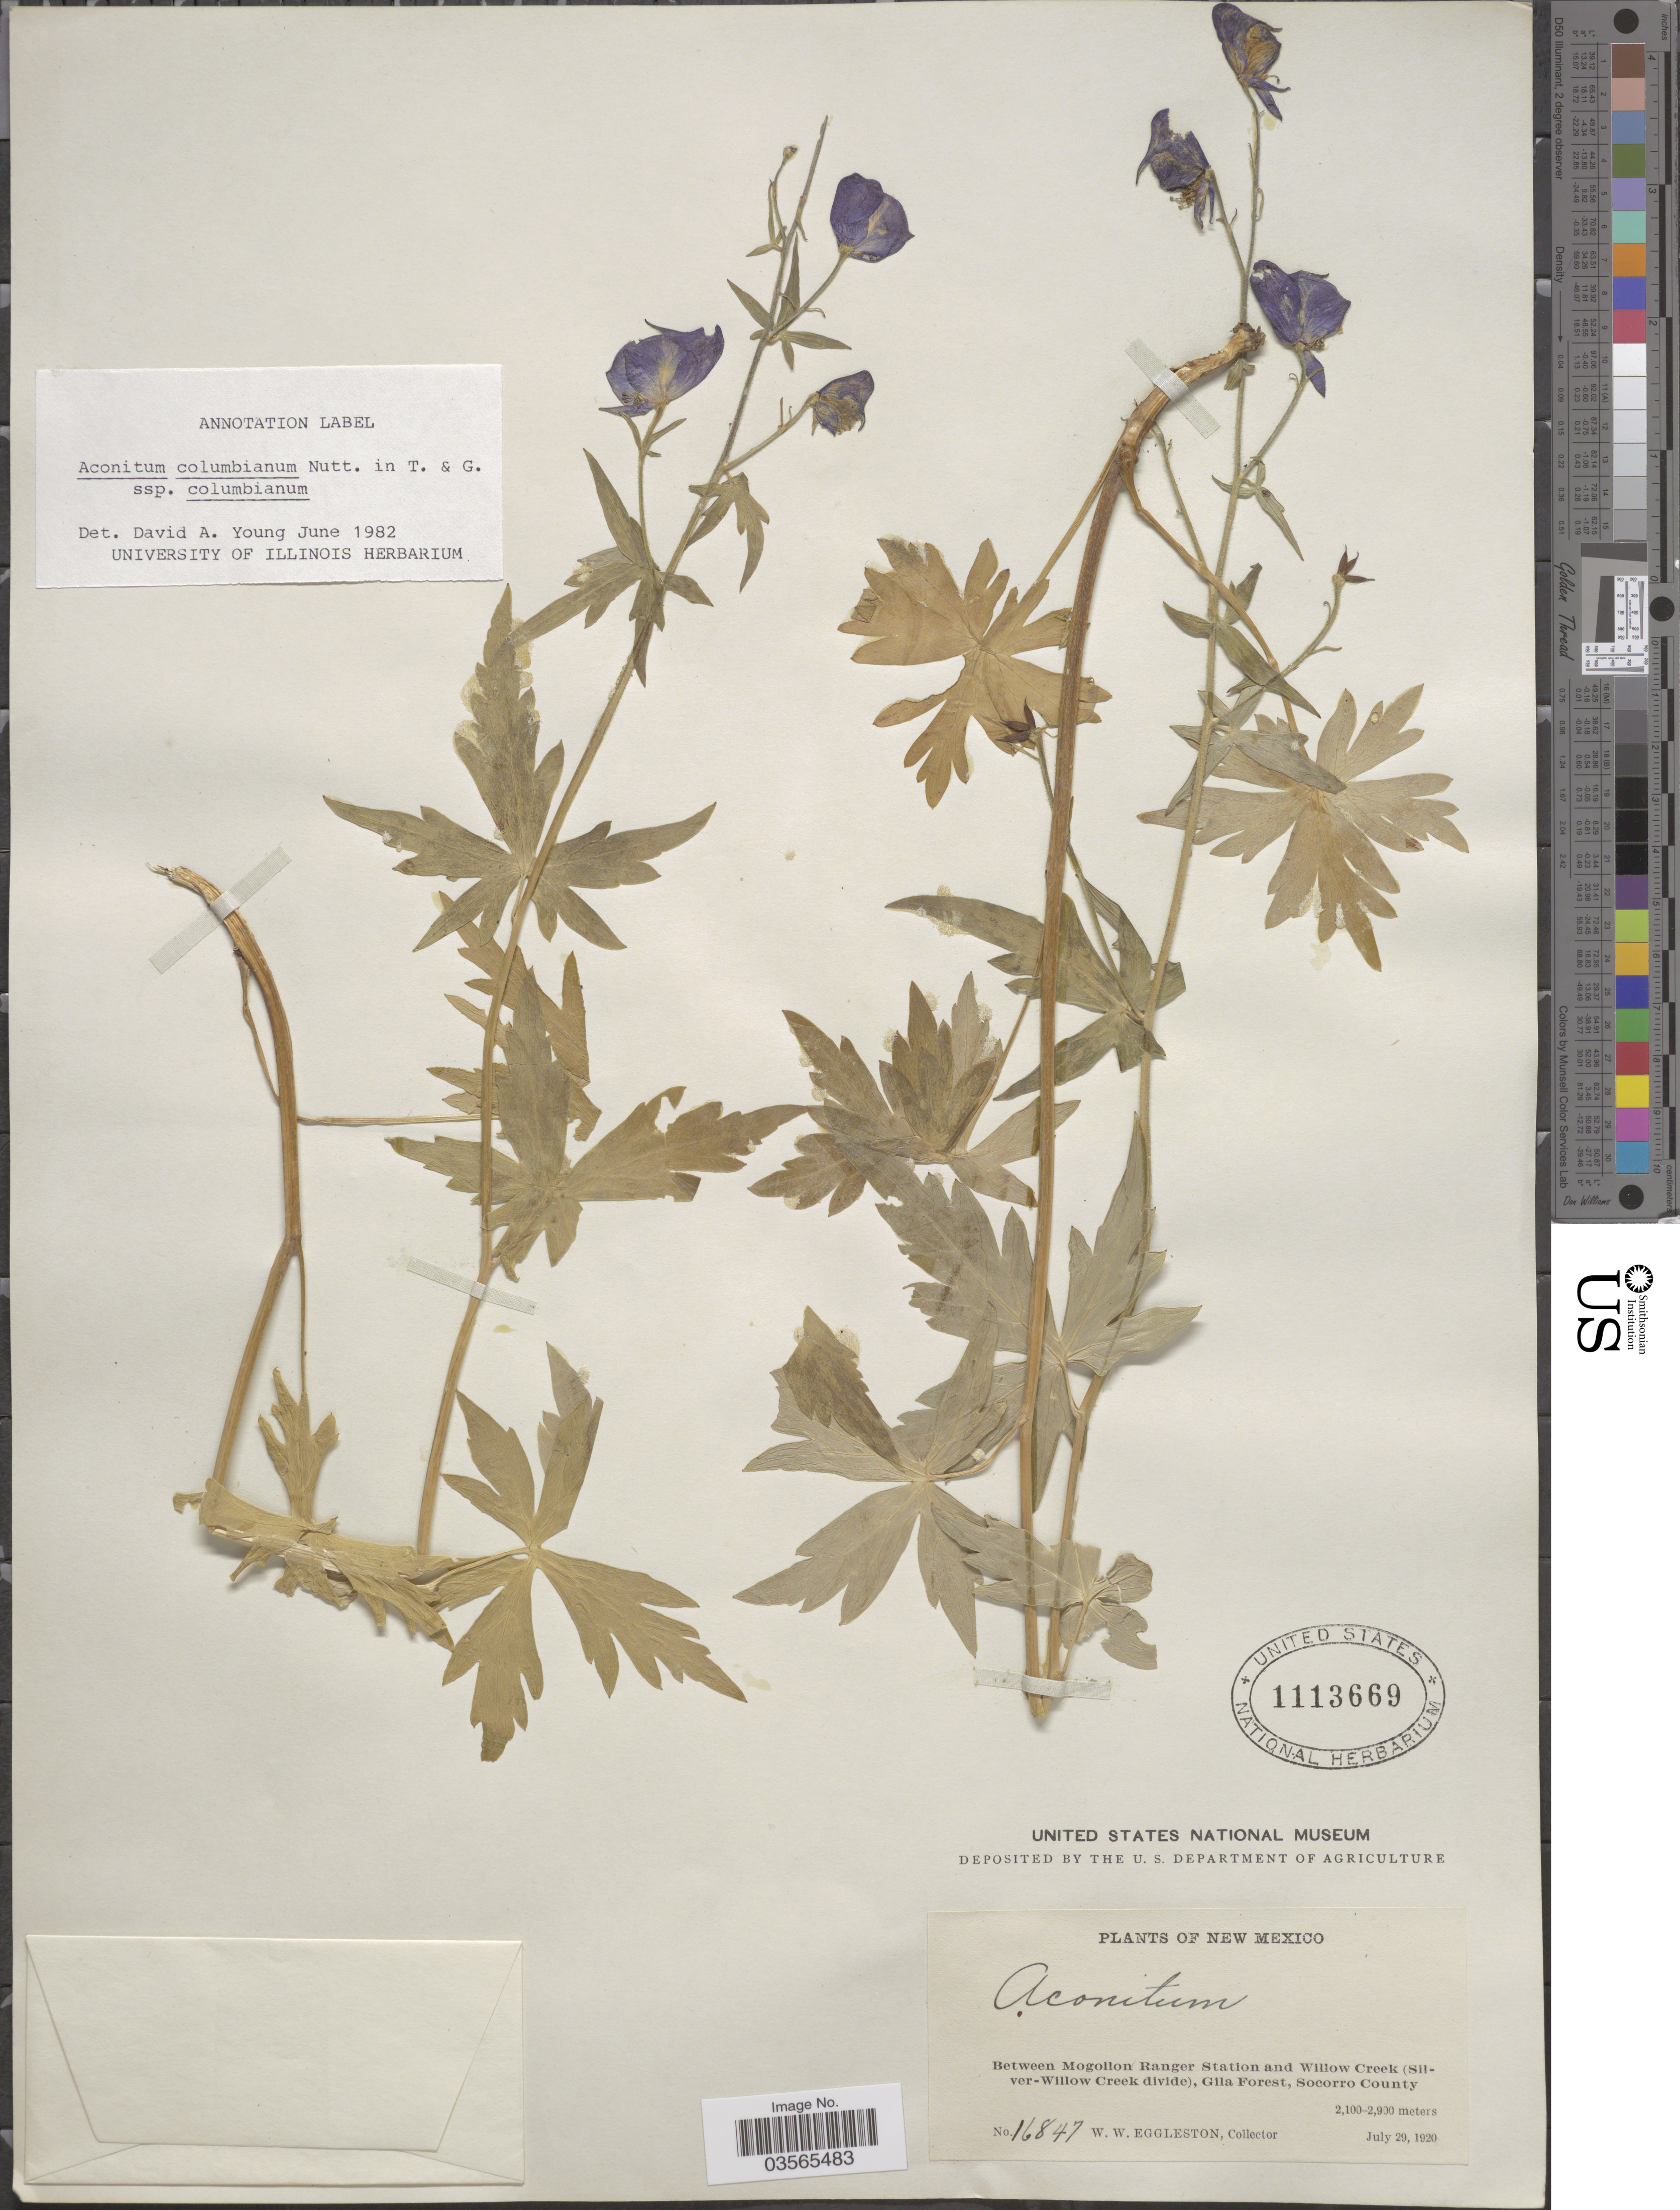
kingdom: Plantae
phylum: Tracheophyta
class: Magnoliopsida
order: Ranunculales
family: Ranunculaceae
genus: Aconitum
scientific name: Aconitum columbianum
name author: Nutt.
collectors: W. W. Eggleston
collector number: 16847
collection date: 1920-07-29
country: United States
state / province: New Mexico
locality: Between Mogollon Ranger Station and Willow Creek (Silver-Willow Creek divide), Gila Forest, Socorro County.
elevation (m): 2100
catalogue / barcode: US 1113669